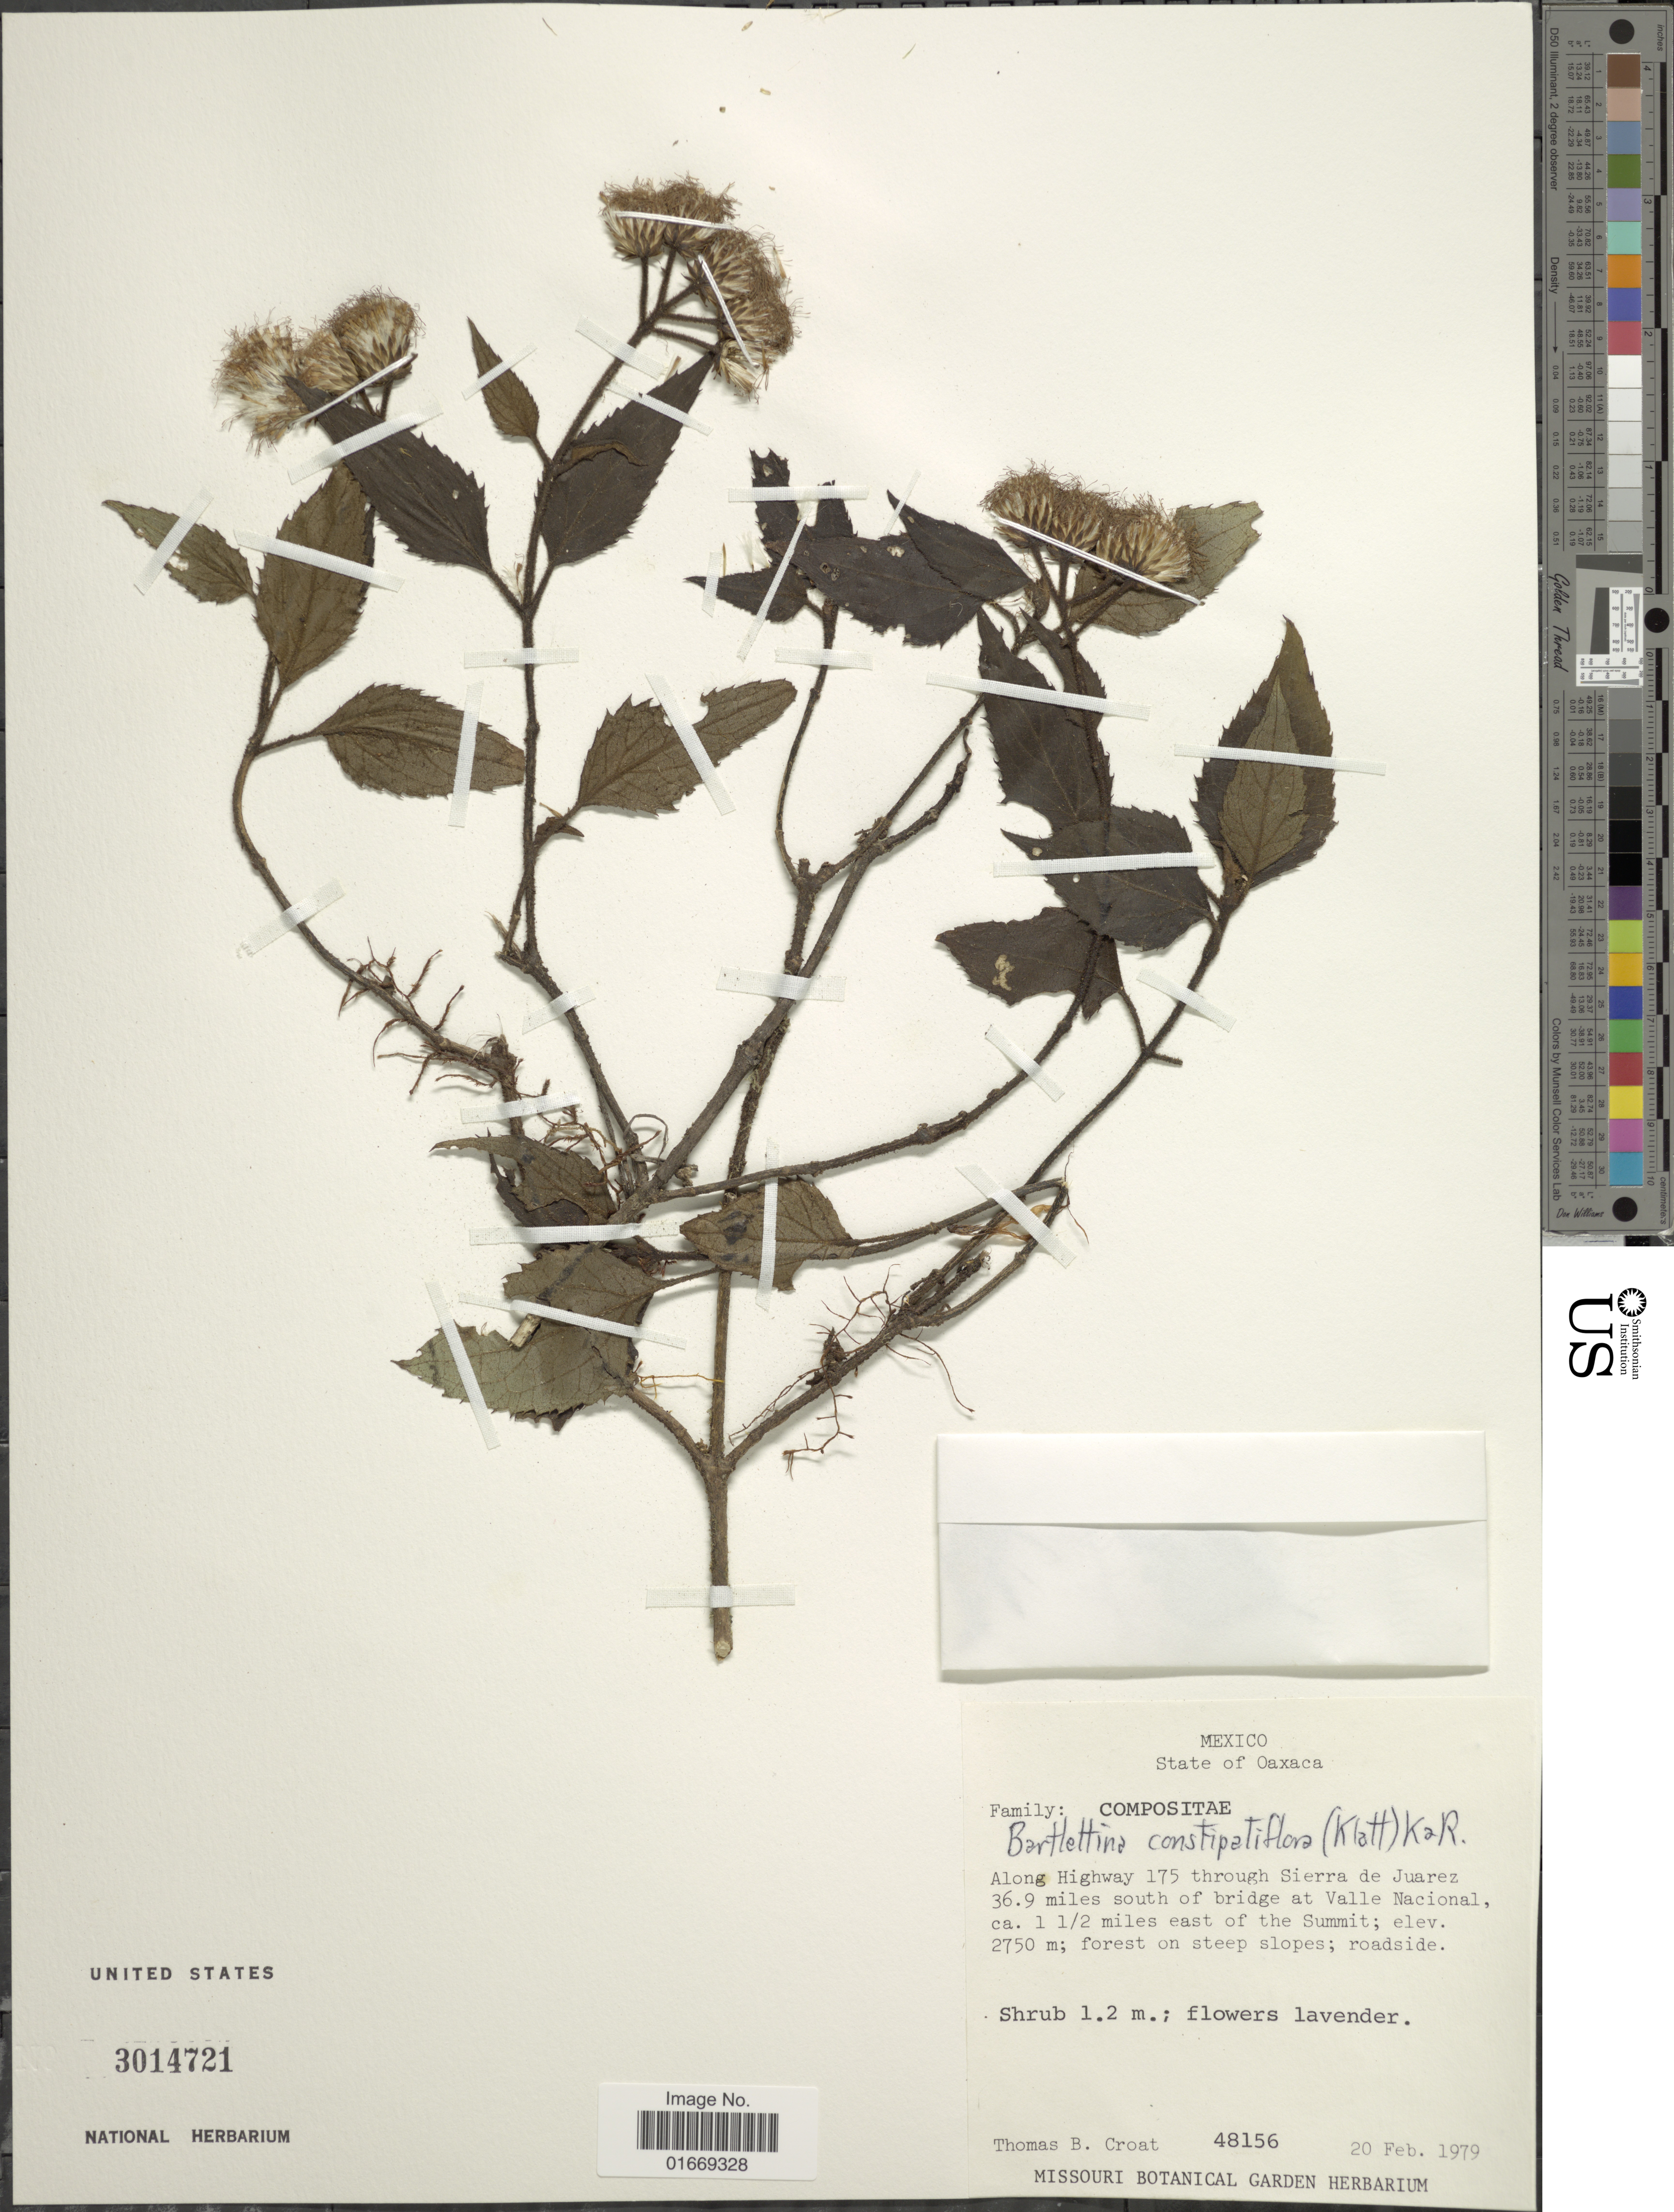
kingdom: Plantae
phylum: Tracheophyta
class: Magnoliopsida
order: Asterales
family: Asteraceae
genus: Bartlettina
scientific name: Bartlettina constipatiflora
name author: (Klatt) R.M. King & H. Rob.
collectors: T. B. Croat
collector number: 48156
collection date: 1979-02-20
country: Mexico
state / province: Oaxaca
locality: Along Highway 175 through Sierra de Juarez 36.9 miles south of bridge at Valle Nacional, ca. 1 1/2 miles east of the Summit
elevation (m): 2750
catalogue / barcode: US 3014721